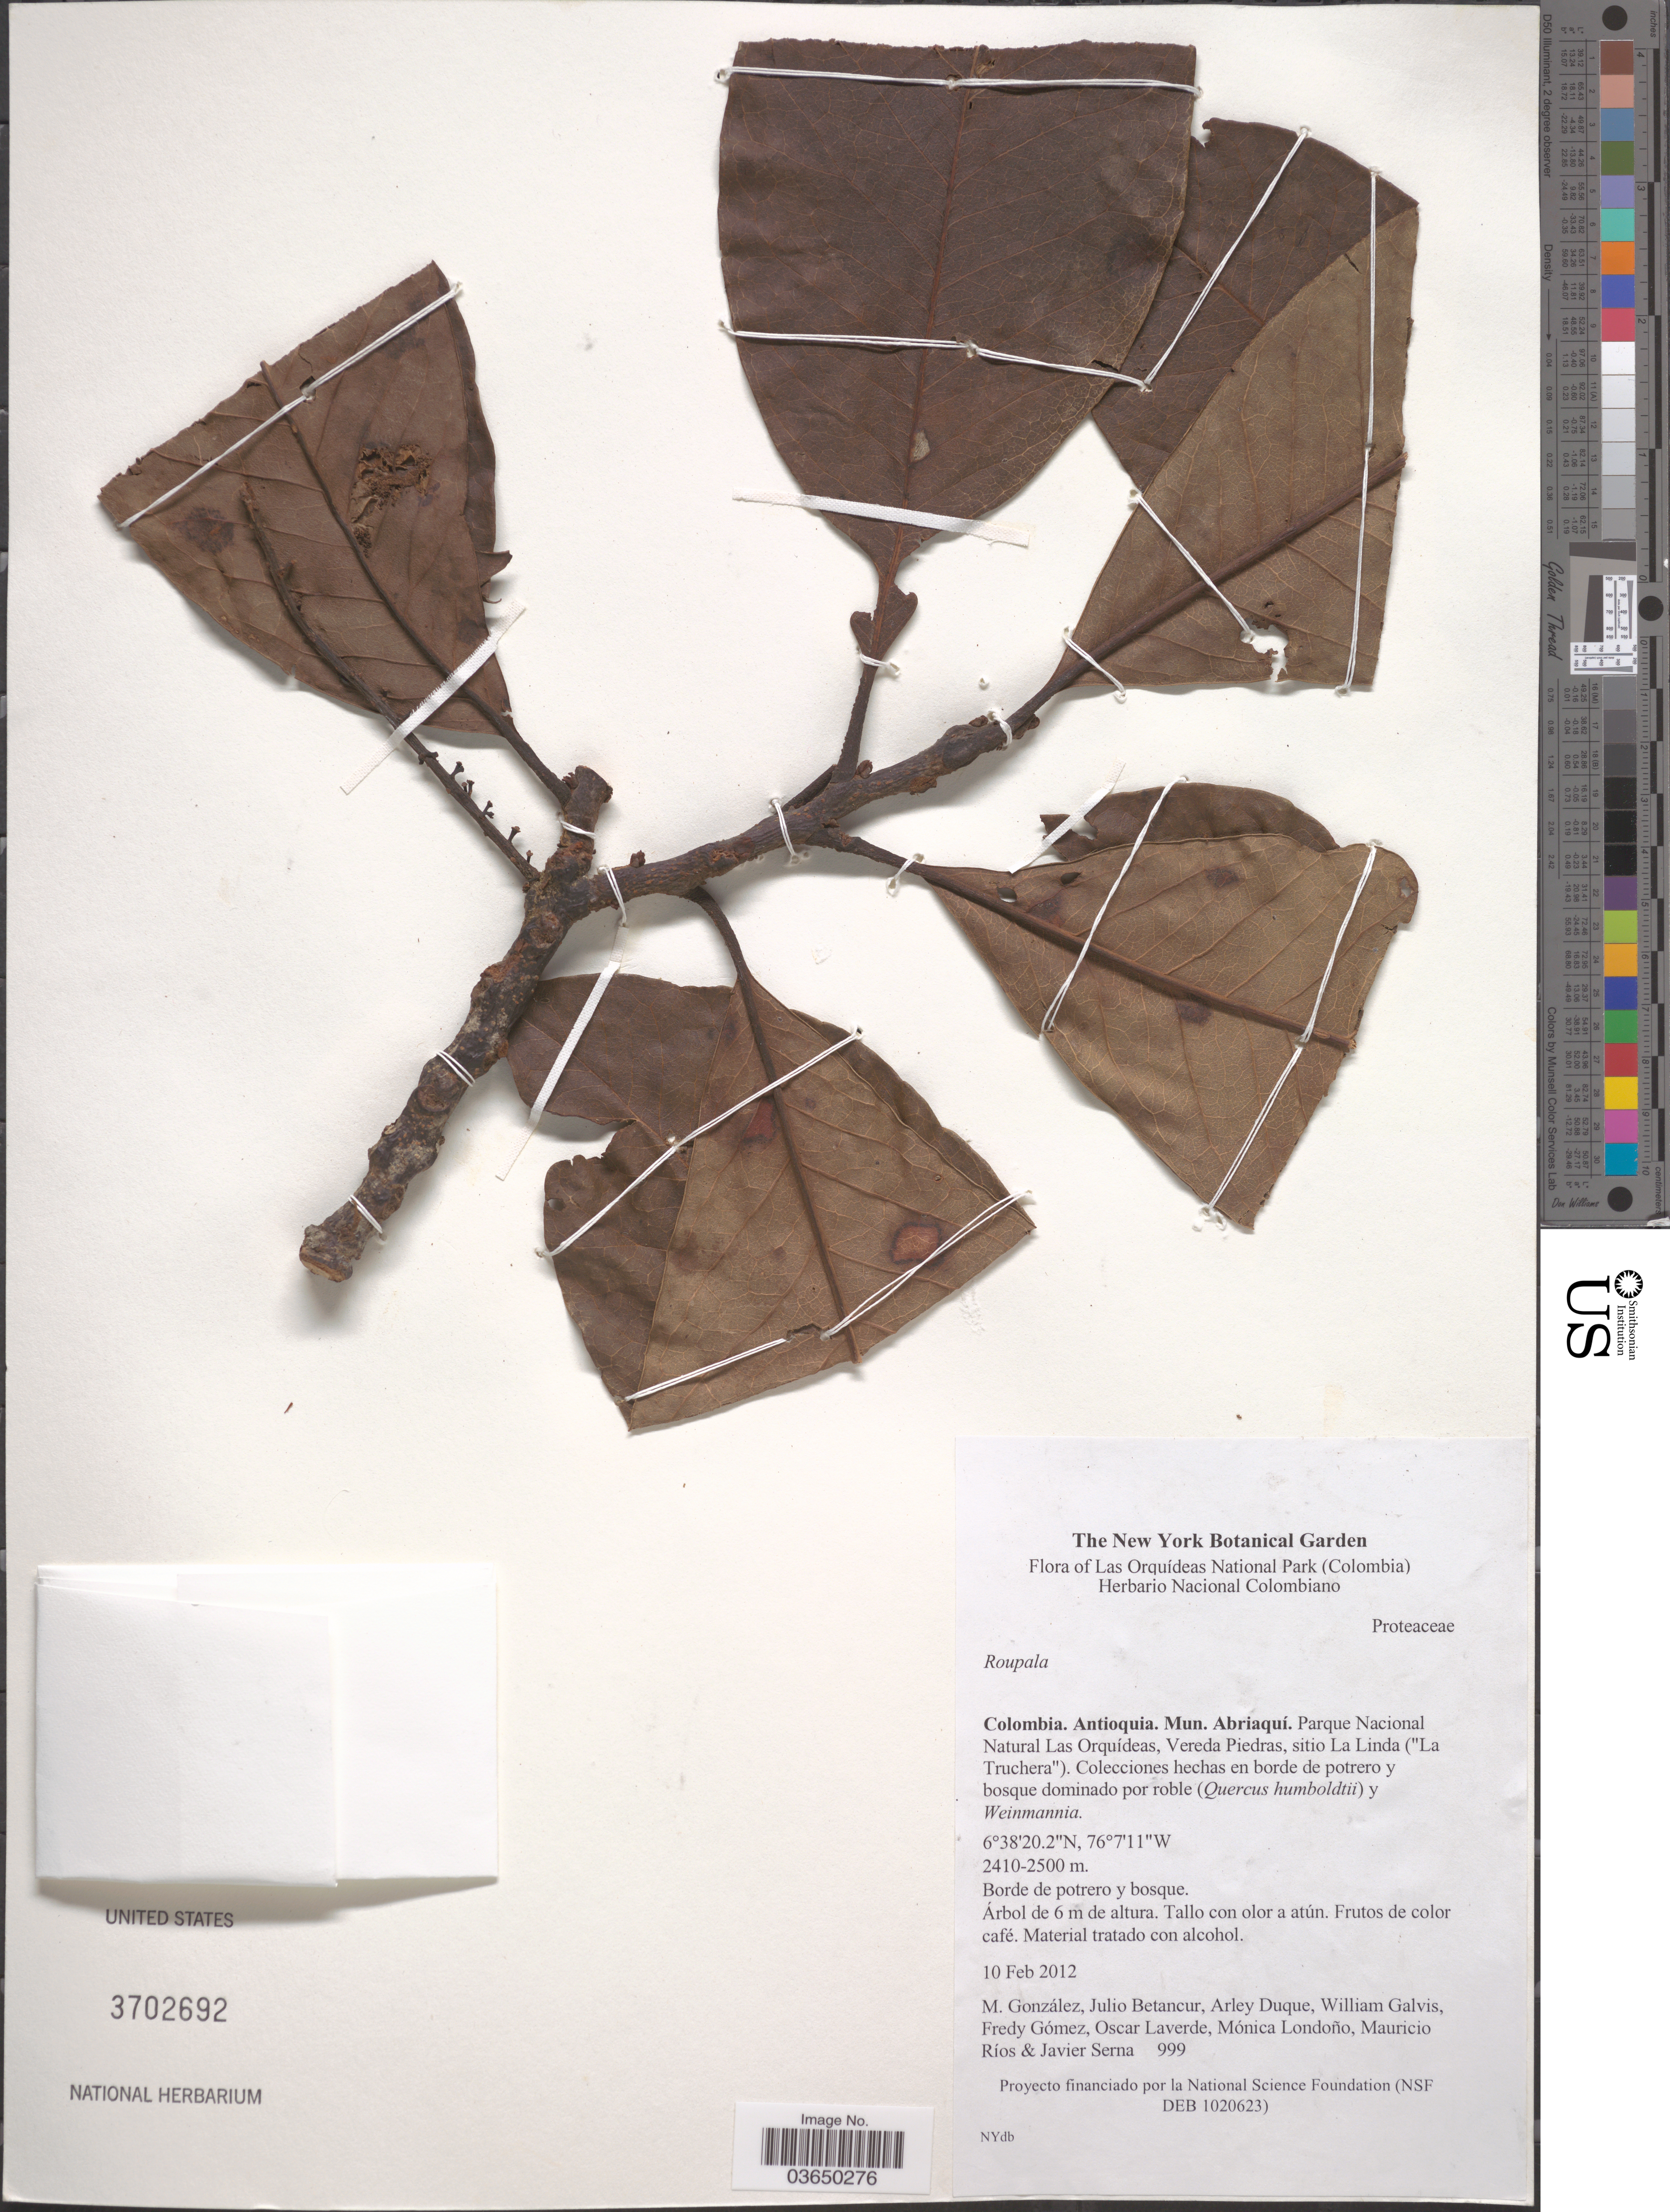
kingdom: Plantae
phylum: Tracheophyta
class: Magnoliopsida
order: Proteales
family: Proteaceae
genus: Roupala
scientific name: Roupala sp.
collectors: M. González, J. Betancur, A. Duque, W. Galvis & et al.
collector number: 999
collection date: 2012-02-10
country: Colombia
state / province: Antioquia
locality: Mun. Abriaquí. Parque Nacional Natural Las Orquídeas, Vereda Piedras, sitio La Linda ("La Truchera").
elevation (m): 2410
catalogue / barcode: US 3702692